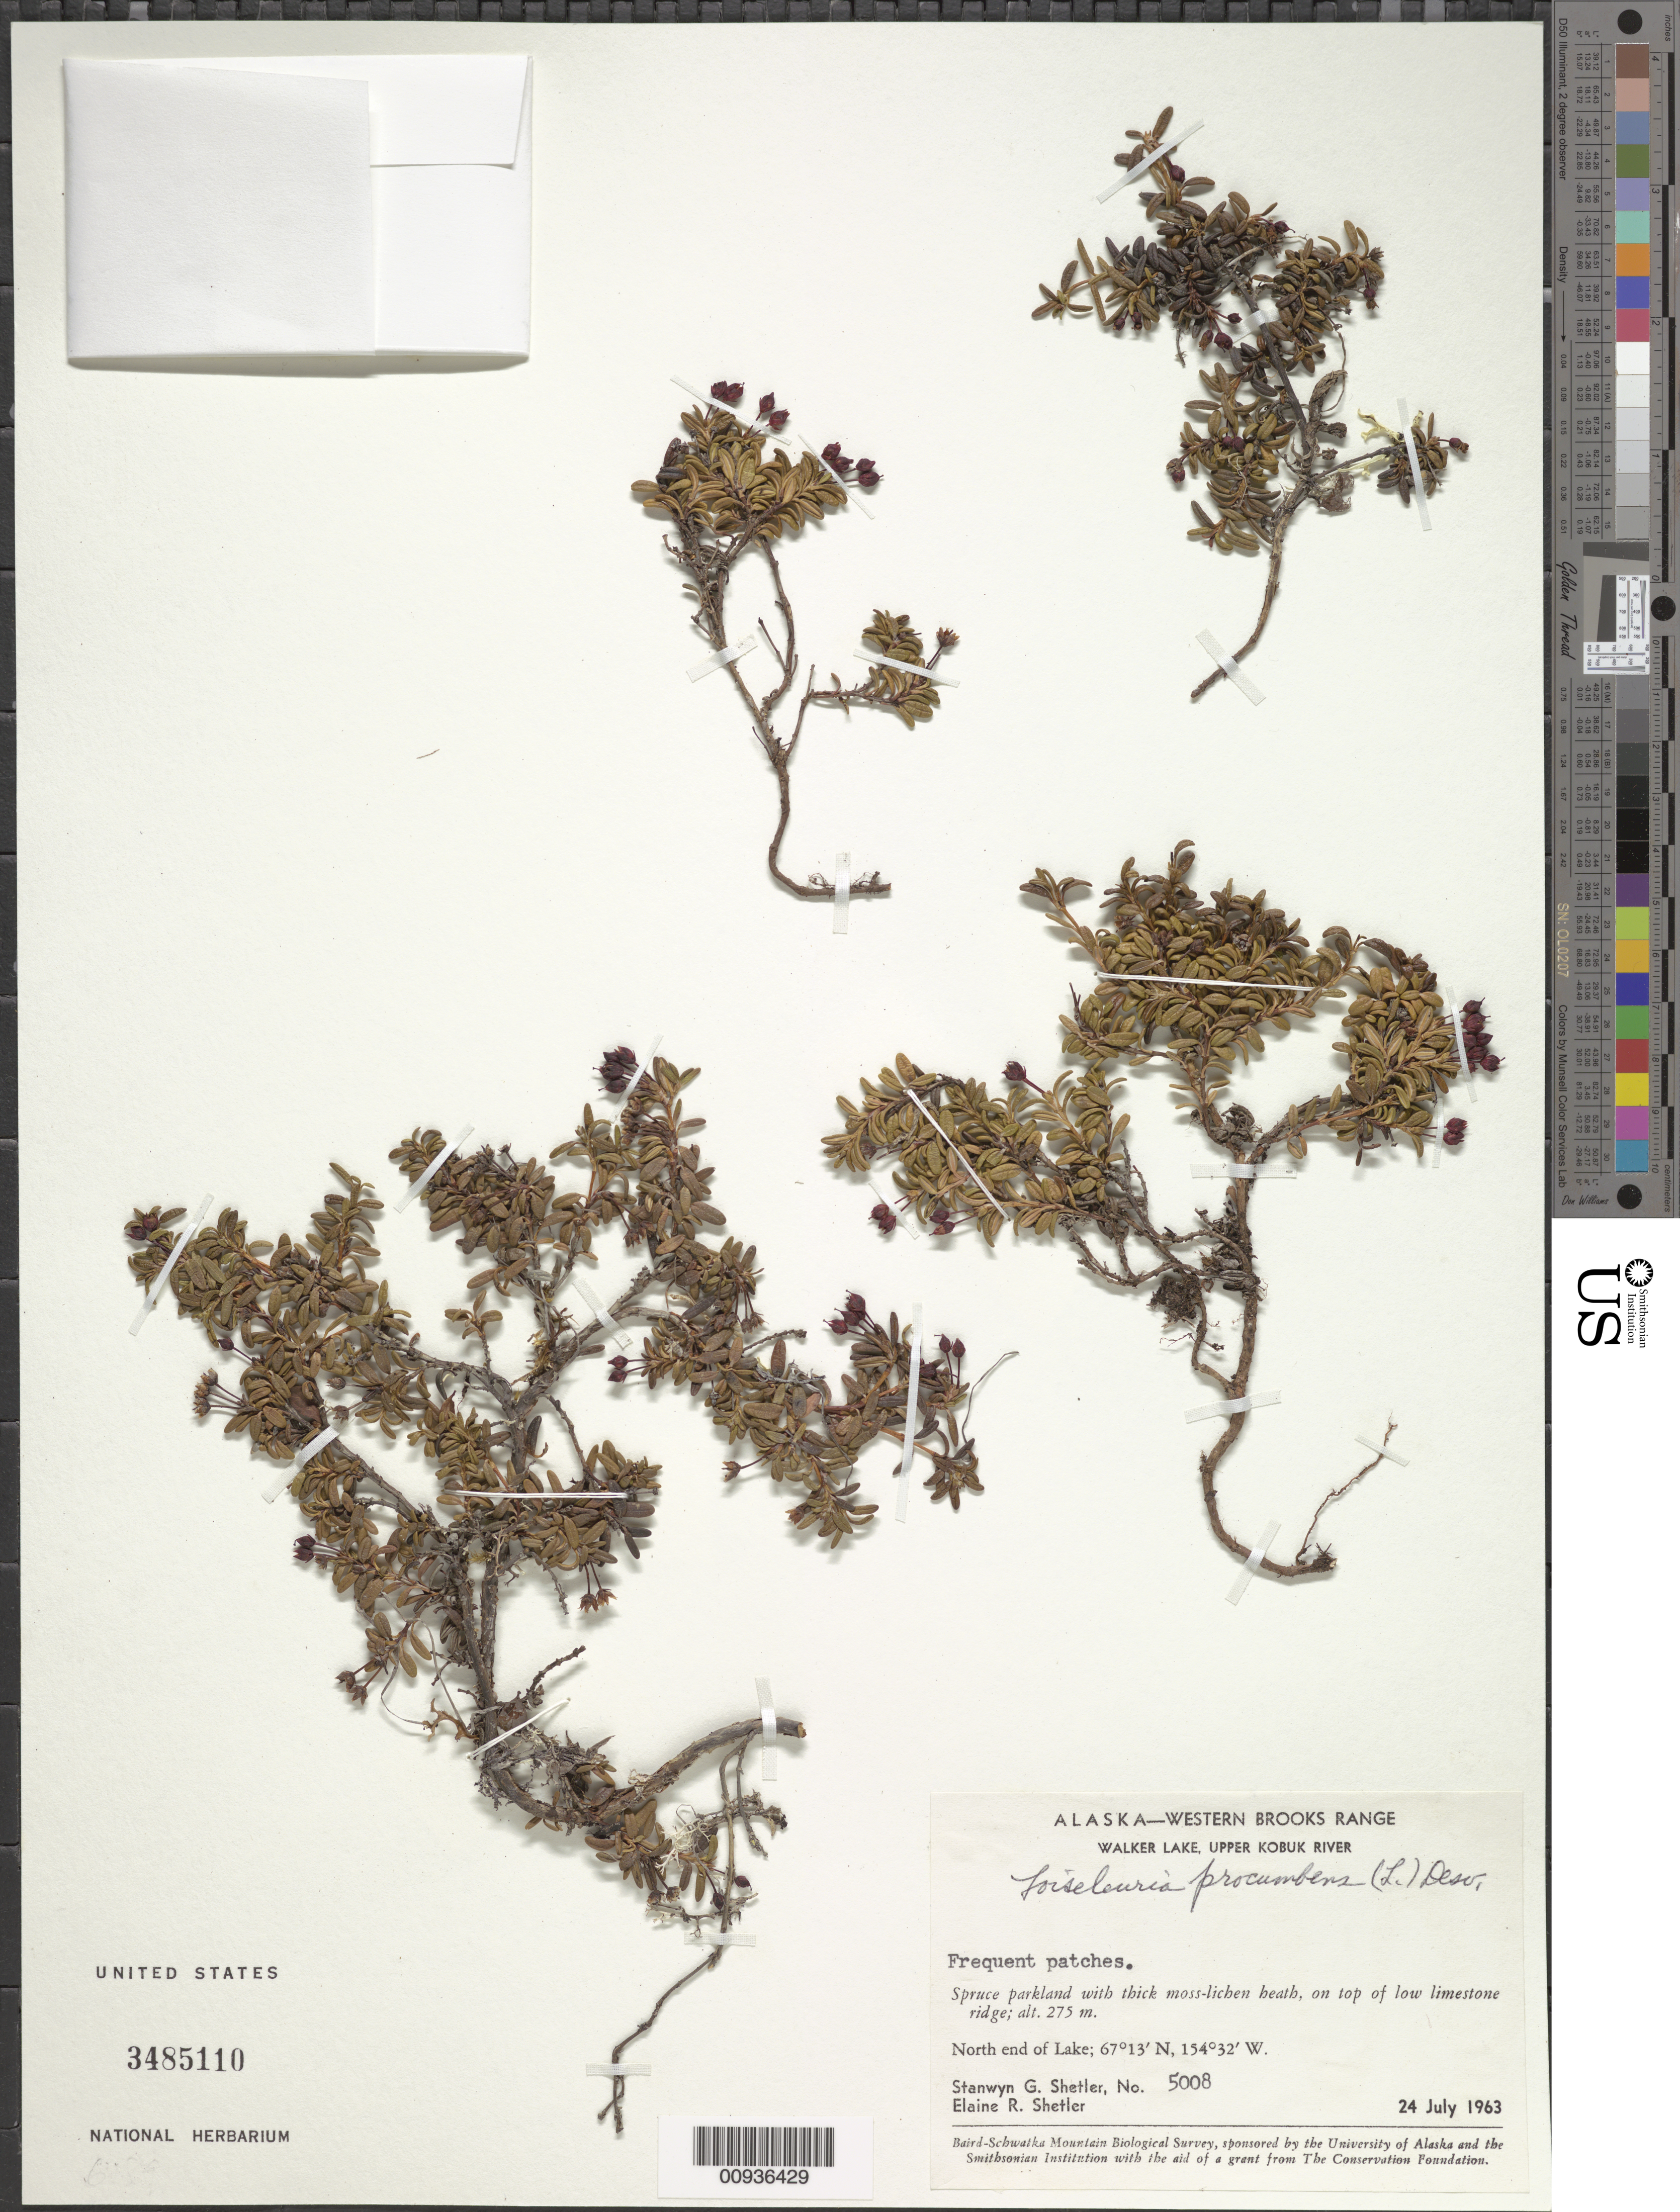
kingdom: Plantae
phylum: Tracheophyta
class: Magnoliopsida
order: Ericales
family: Ericaceae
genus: Loiseleuria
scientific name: Loiseleuria procumbens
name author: (L.) Desv.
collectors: S. Shetler & E. R. Shetler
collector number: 5008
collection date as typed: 24 Jul 1963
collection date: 1963-07-24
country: United States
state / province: Alaska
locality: North end of Walker Lake. Western Brooks Range, Upper Kobuk River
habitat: Spruce parkland with thick moss-lichen heath, on top of low limestone ridge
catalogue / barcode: US 3485110